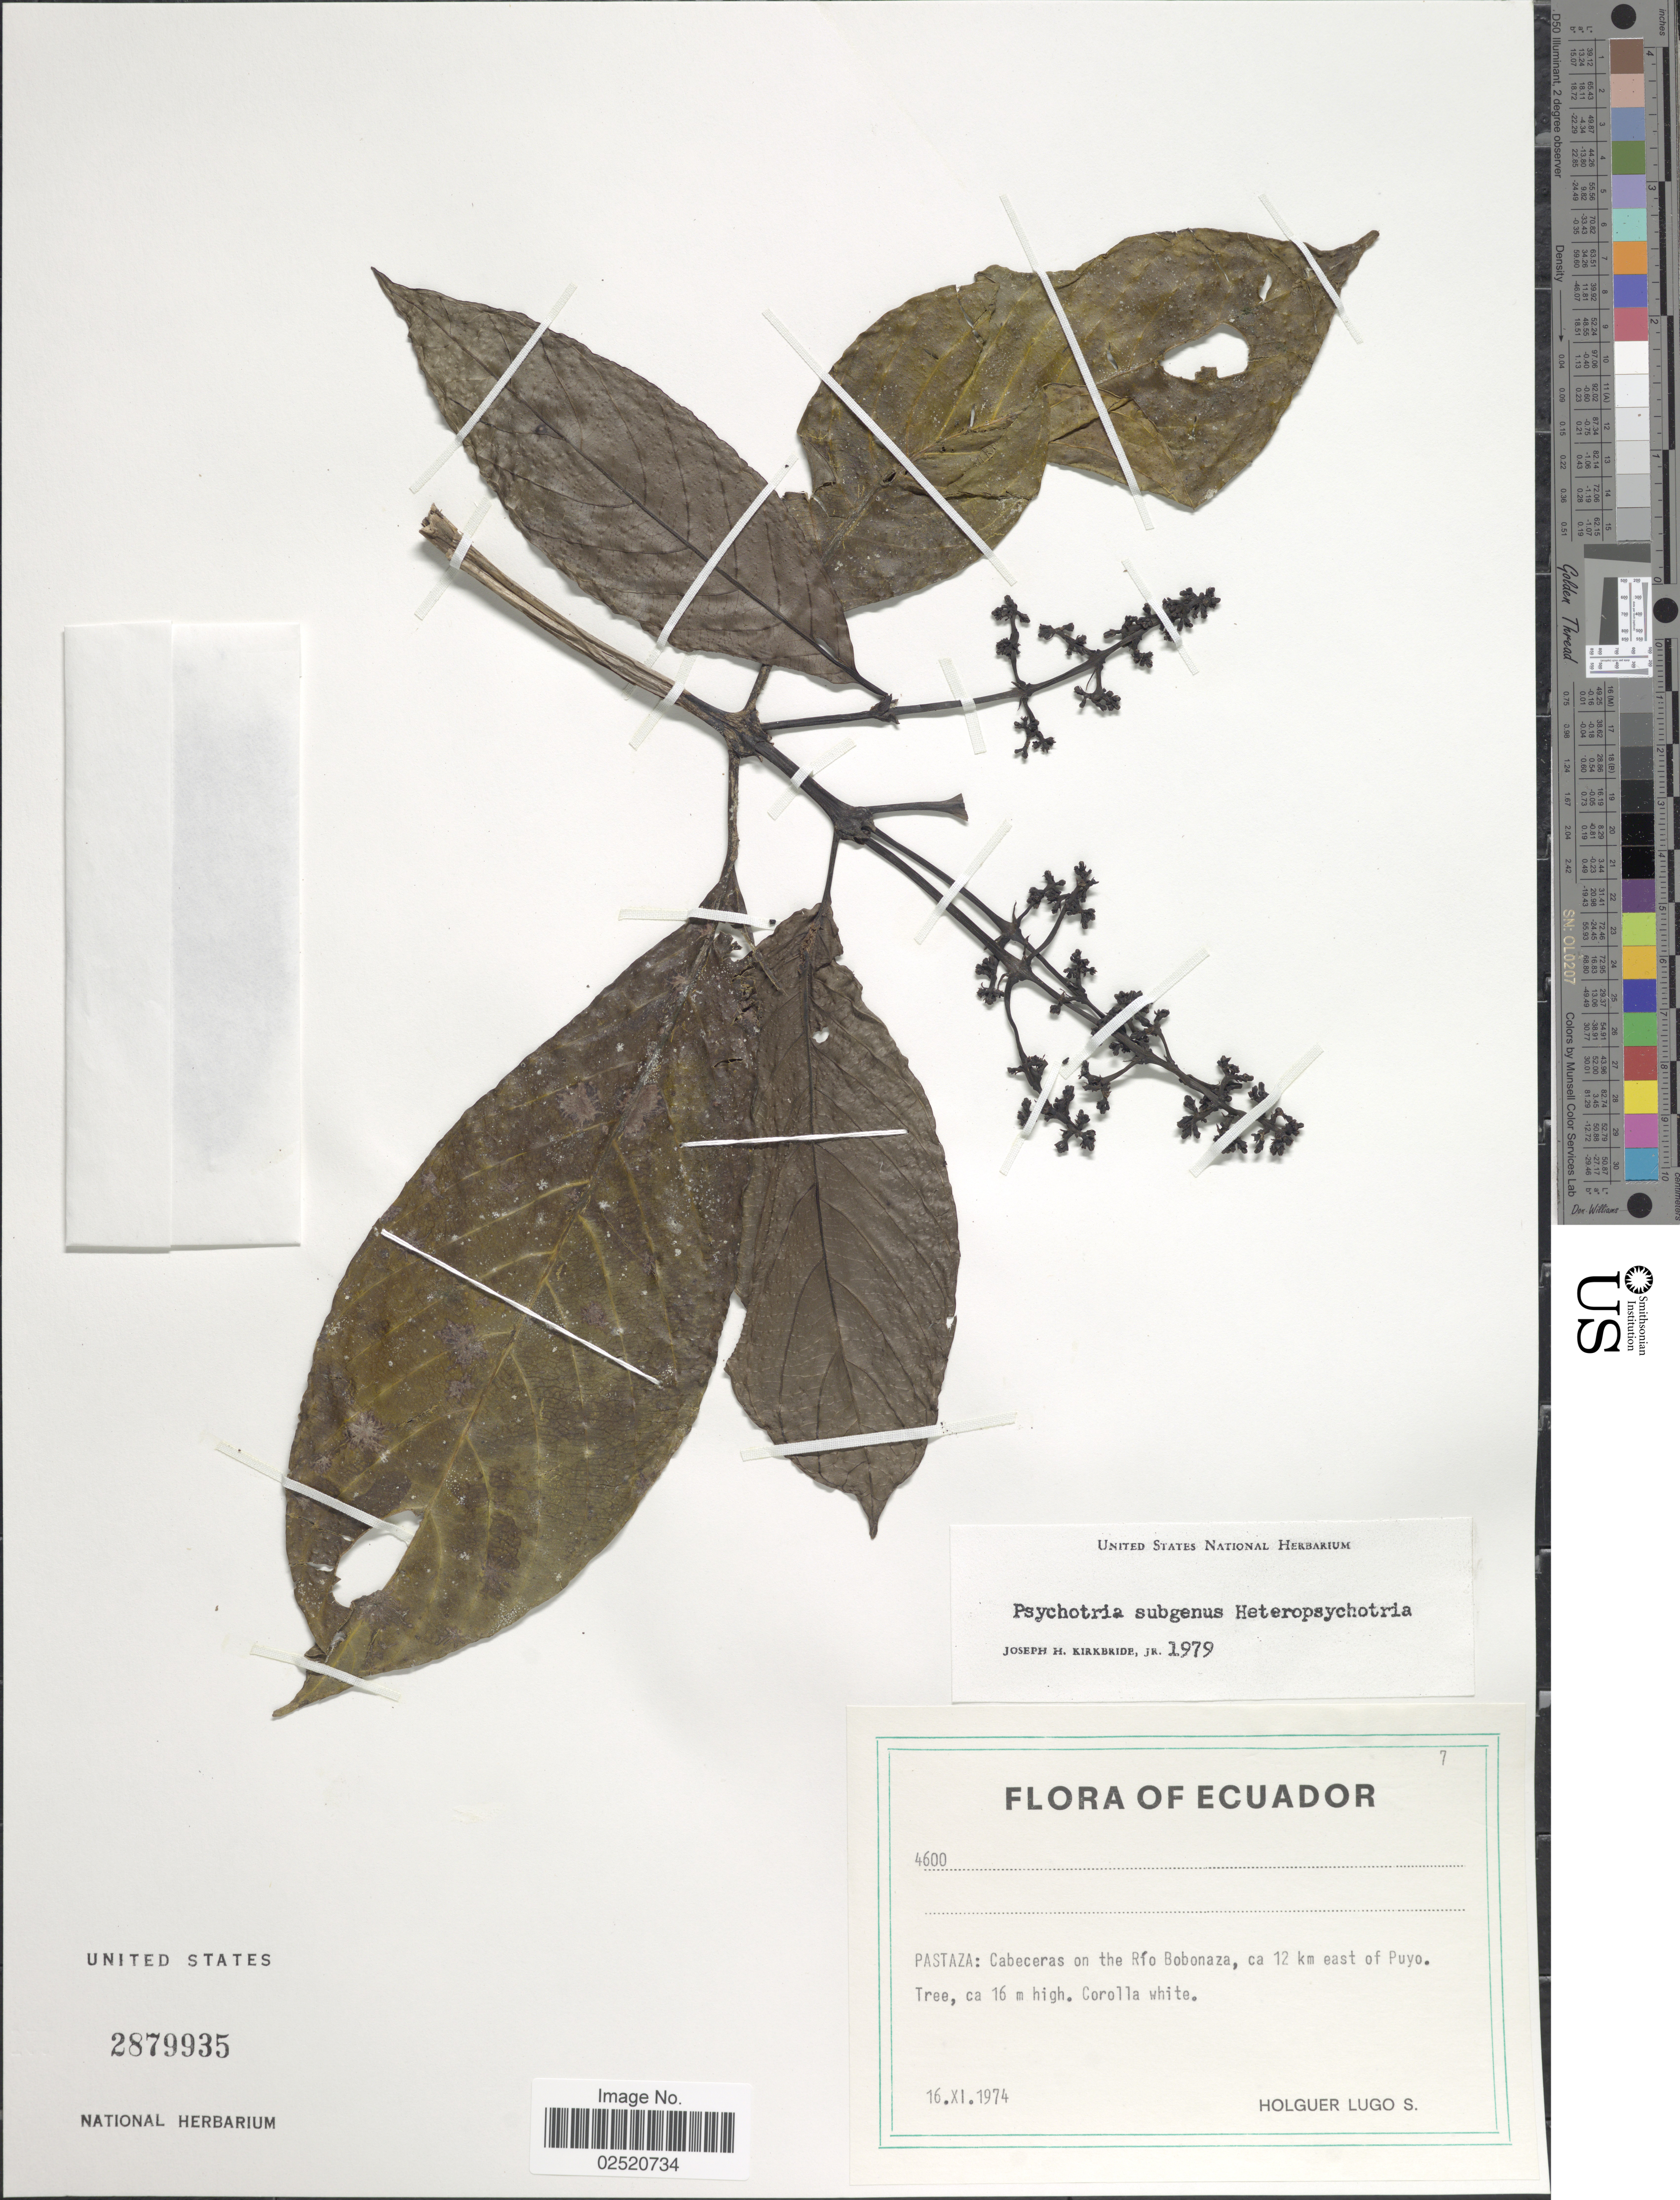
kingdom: Plantae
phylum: Tracheophyta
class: Magnoliopsida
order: Gentianales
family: Rubiaceae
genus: Psychotria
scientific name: Psychotria sp.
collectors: H. Lugo S.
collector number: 4600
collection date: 1974-11-16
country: Ecuador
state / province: Pastaza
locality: Cabeceras on the Río Bobonaza, ca 12 km east of Puyo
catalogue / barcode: US 2879935